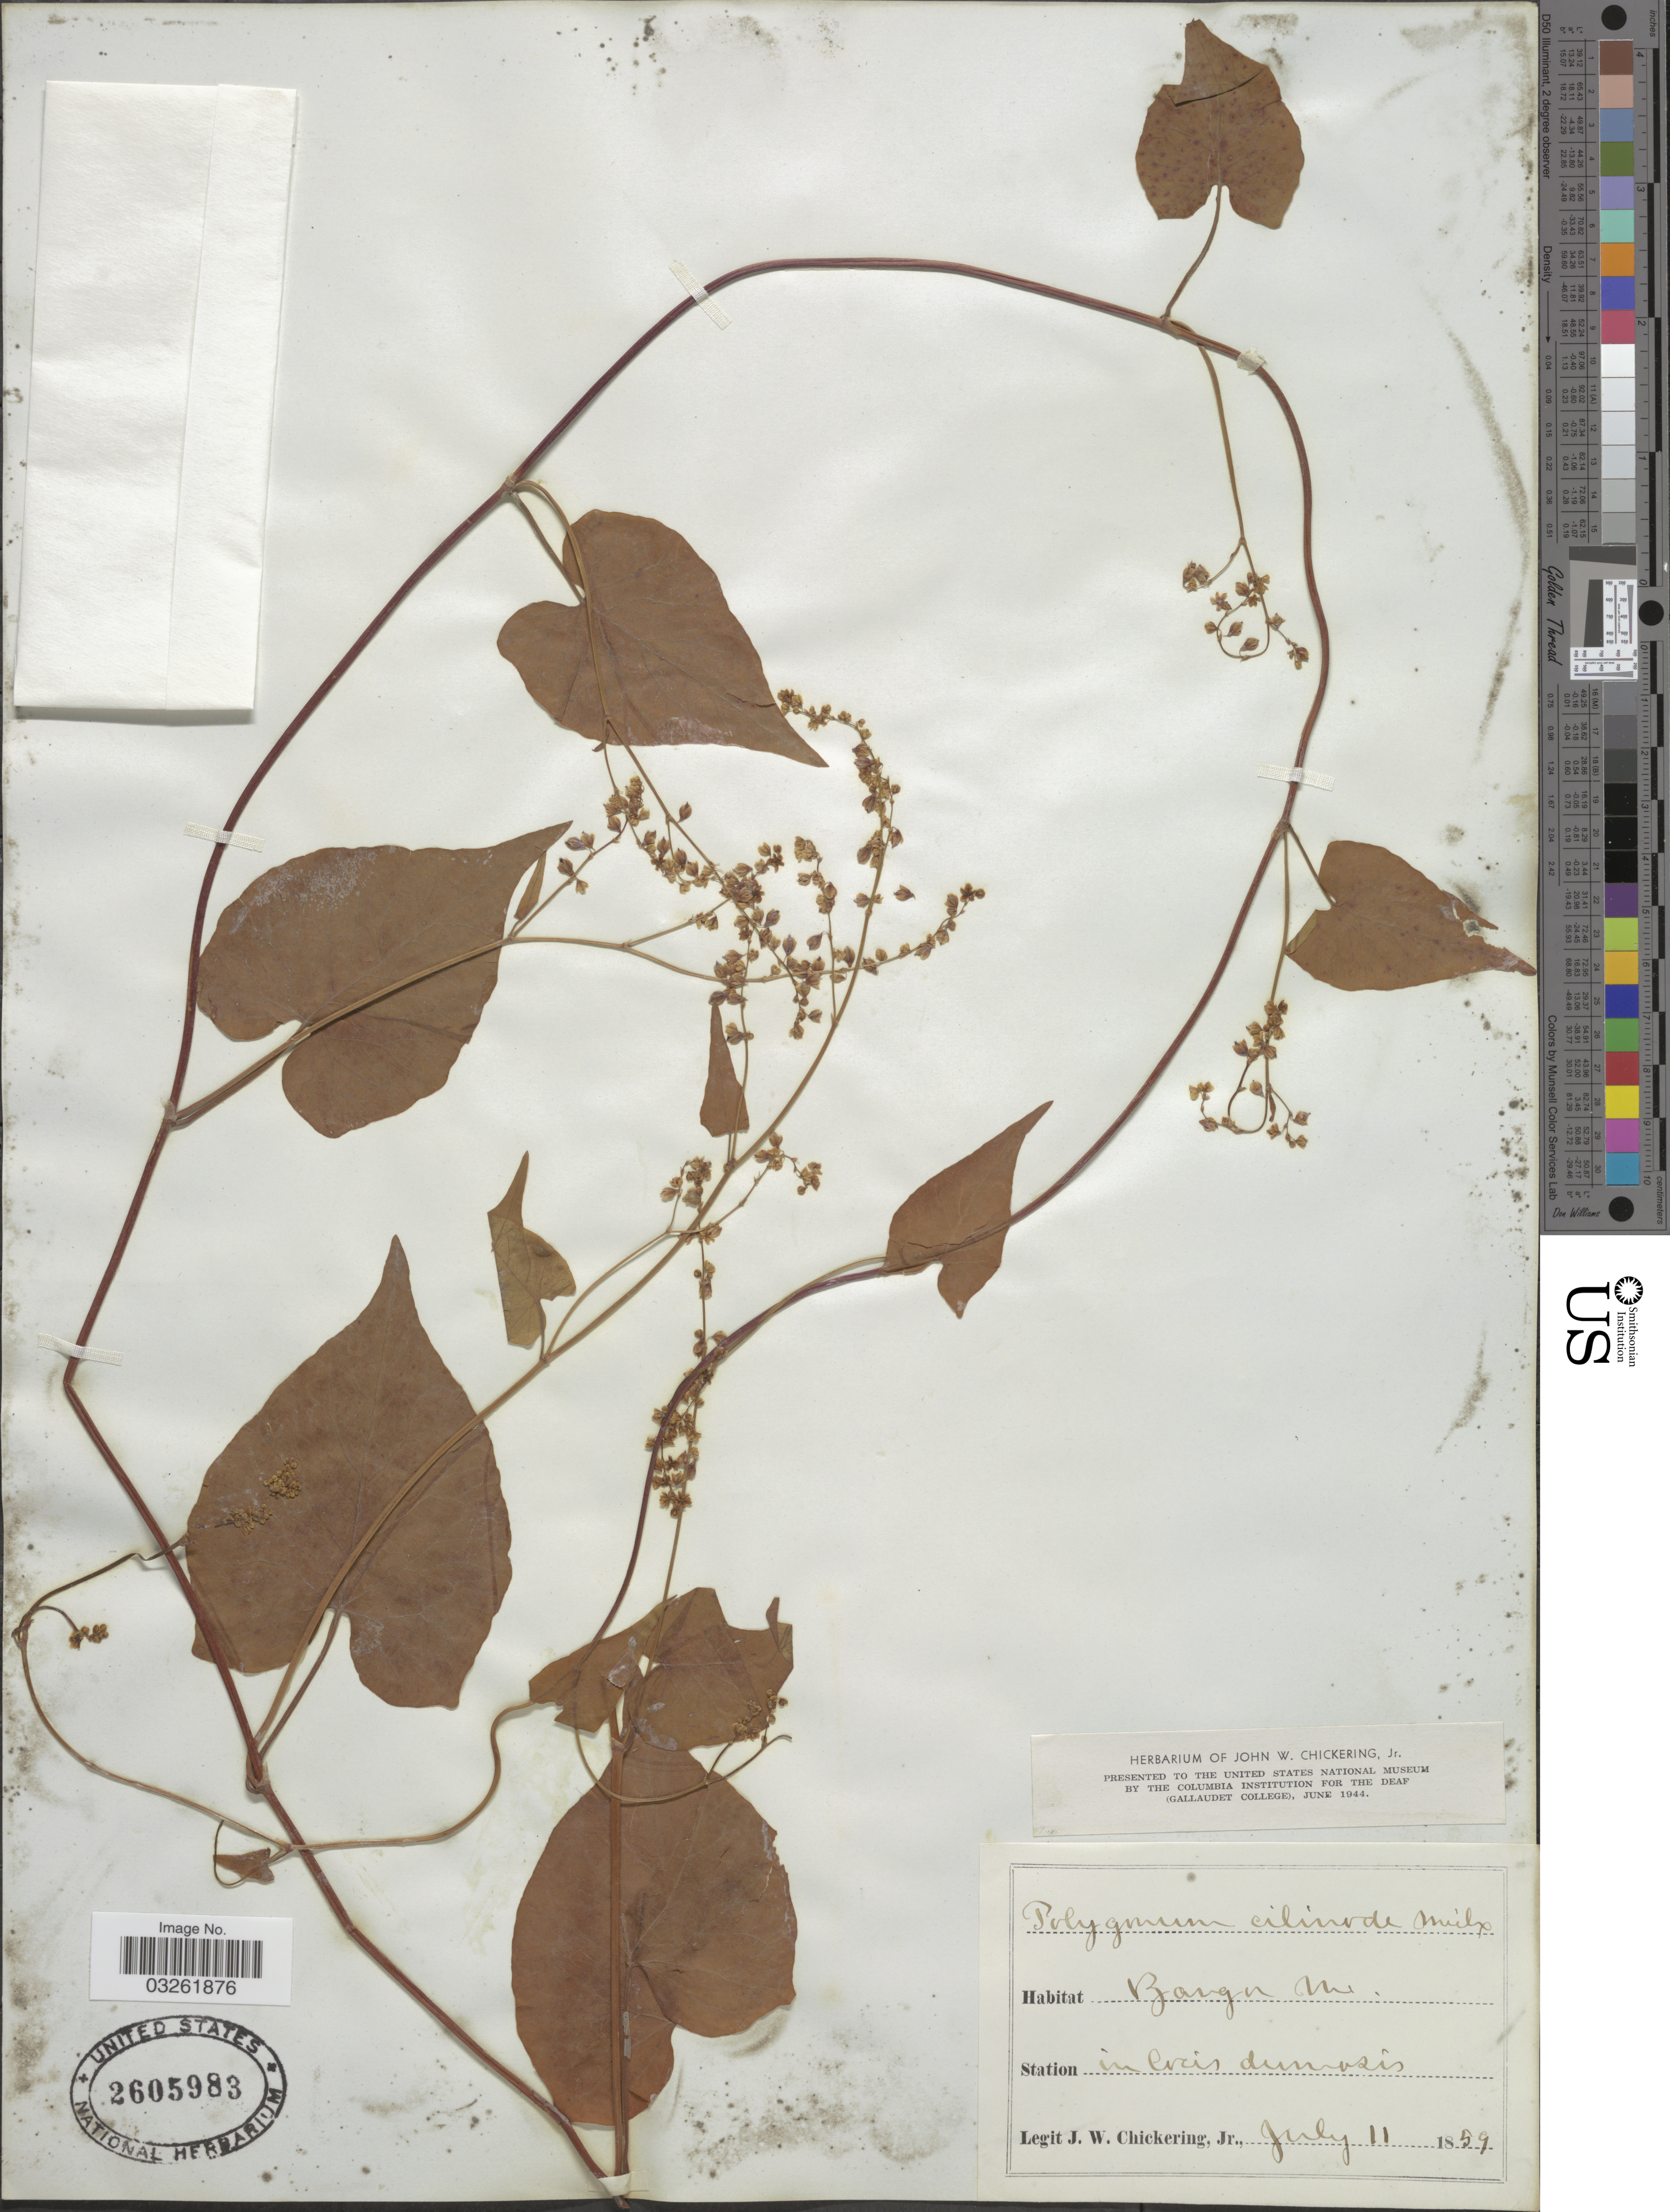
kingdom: Plantae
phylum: Tracheophyta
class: Magnoliopsida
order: Caryophyllales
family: Polygonaceae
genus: Fallopia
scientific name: Fallopia cilinodis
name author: (Michx.) Holub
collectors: J. W. Chickering Jr.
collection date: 1859-07-11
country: United States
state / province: Maine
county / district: Penobscot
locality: Bangor, Me.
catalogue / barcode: US 2605983